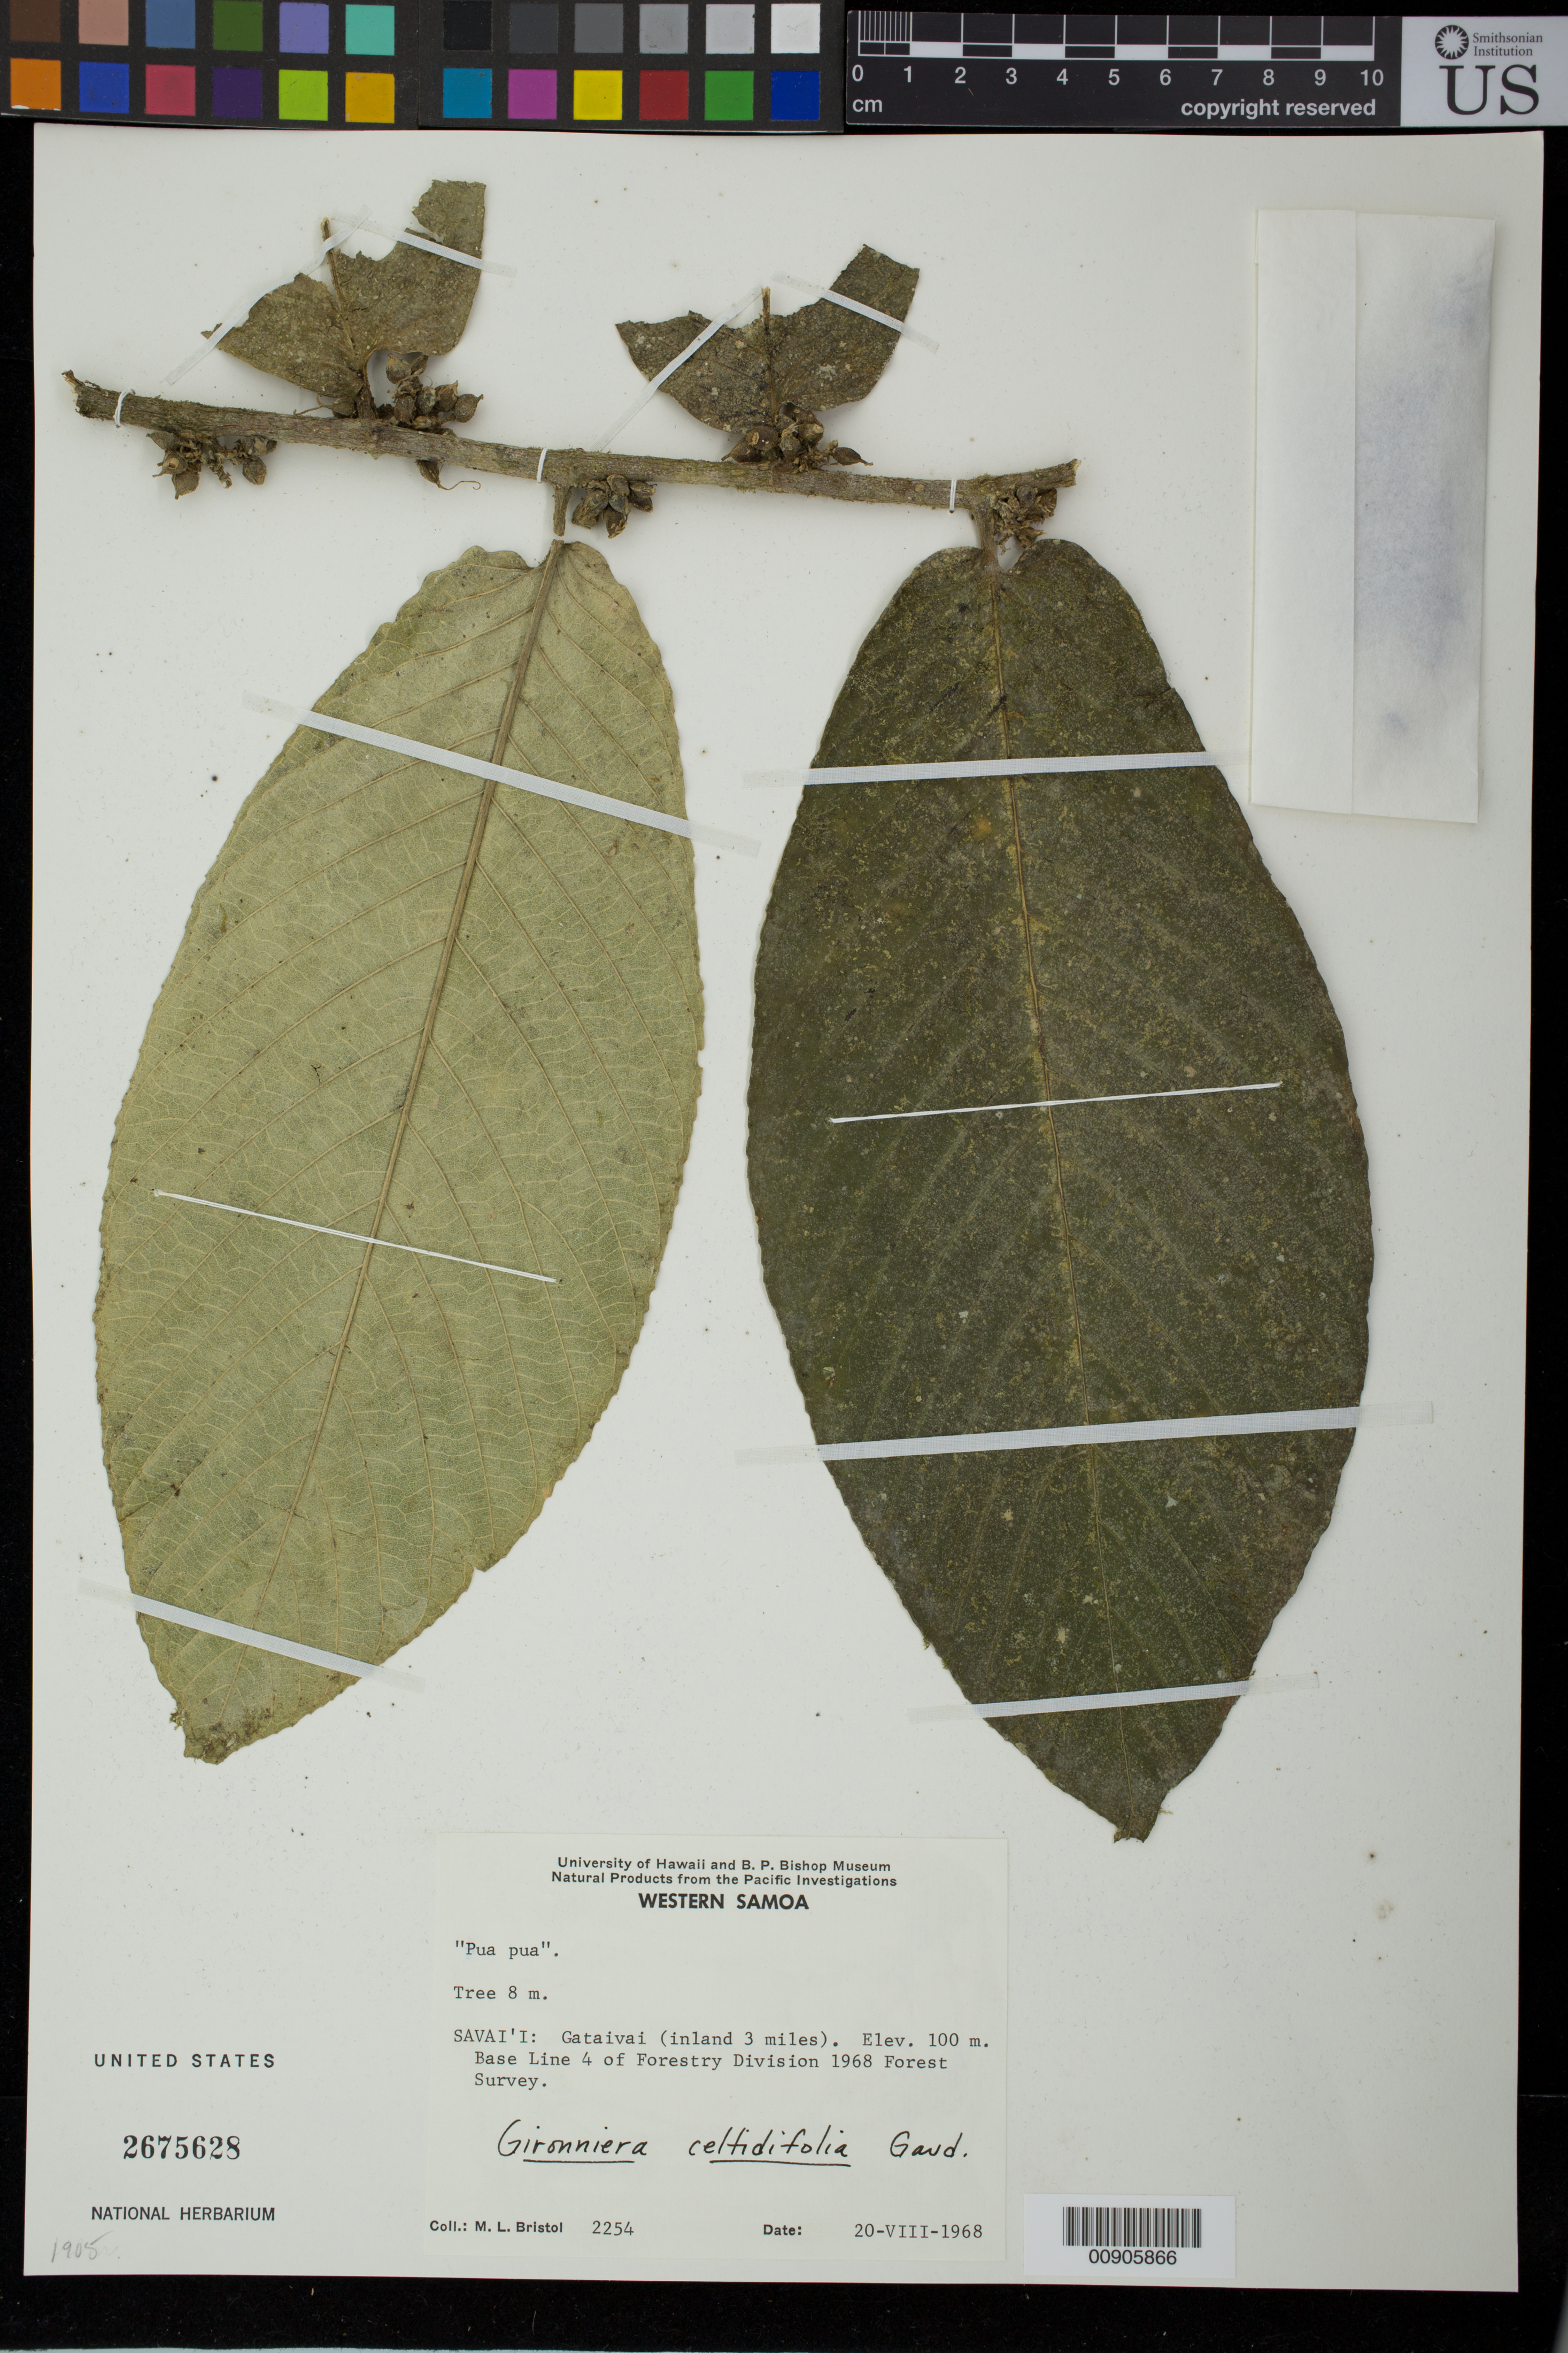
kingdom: Plantae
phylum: Tracheophyta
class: Magnoliopsida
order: Rosales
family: Cannabaceae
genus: Gironniera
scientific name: Gironniera celtidifolia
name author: Gaudich.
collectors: M. L. Bristol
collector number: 2254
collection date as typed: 20 Aug 1968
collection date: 1968-08-20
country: Samoa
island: Savai'i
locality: Savai'i: gataivai (inland 3 miles)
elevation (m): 100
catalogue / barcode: US 2675628